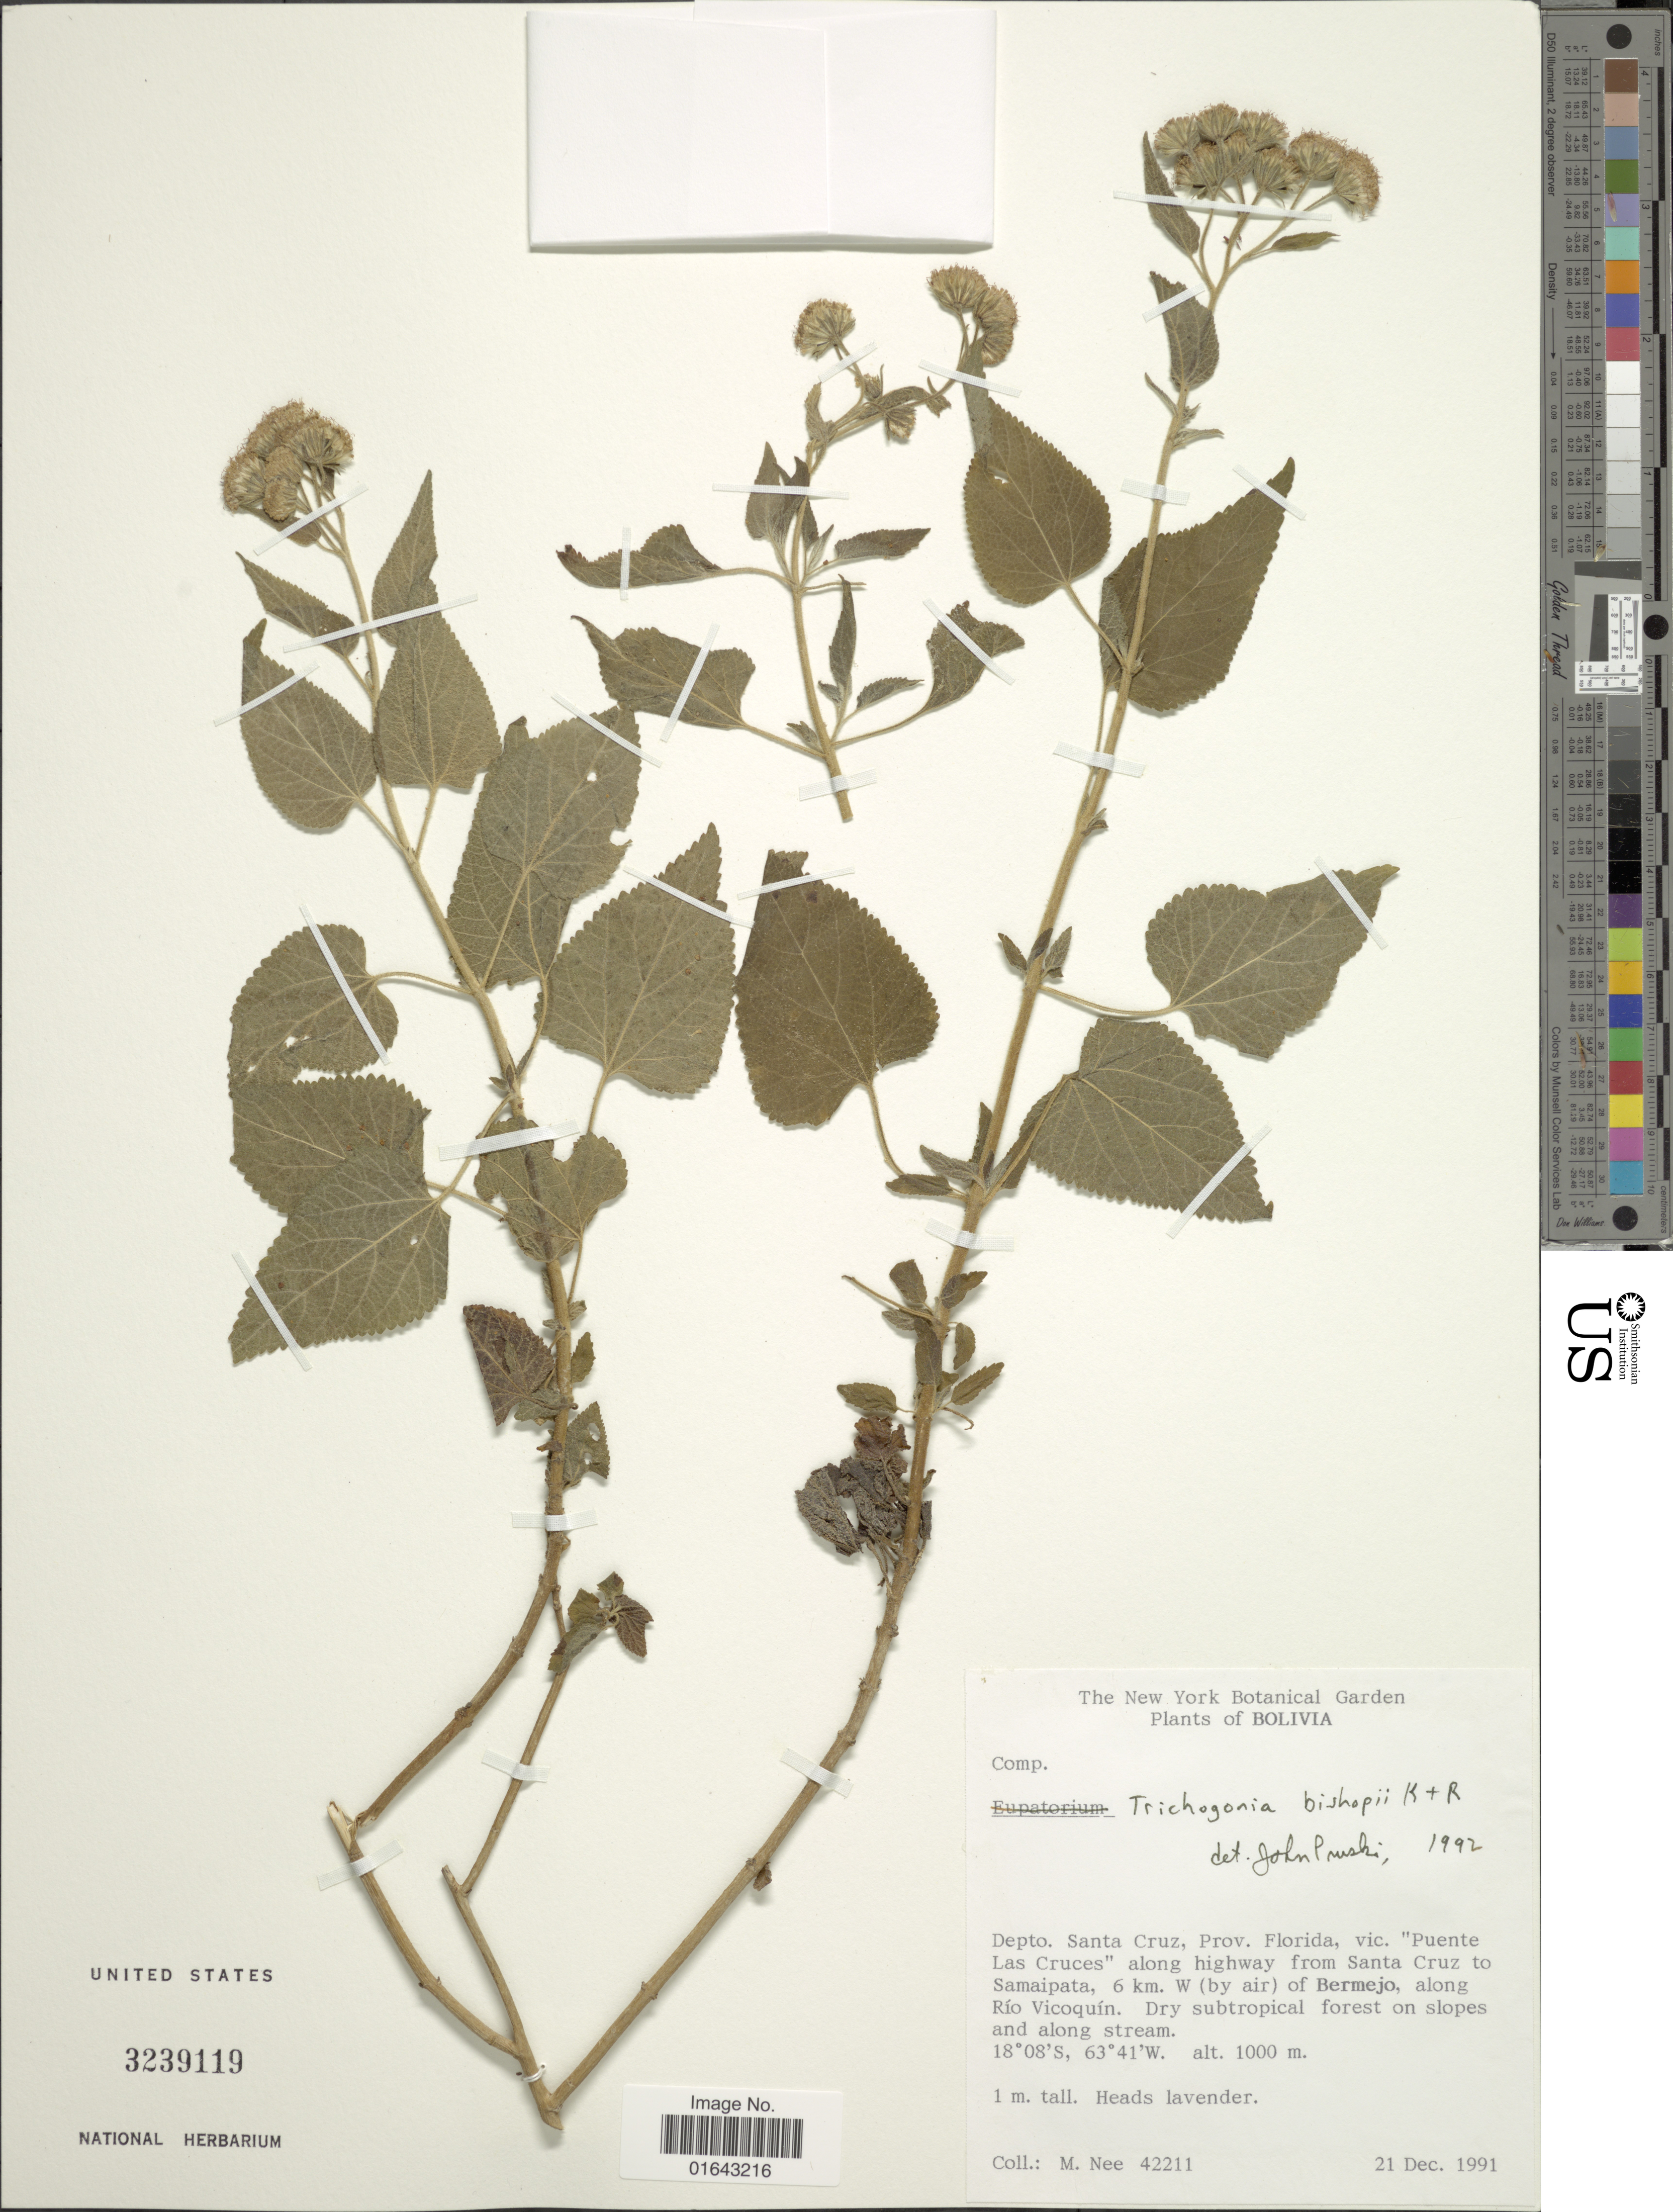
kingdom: Plantae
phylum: Tracheophyta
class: Magnoliopsida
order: Asterales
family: Asteraceae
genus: Trichogonia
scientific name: Trichogonia bishopii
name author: R.M. King & H. Rob.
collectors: M. Nee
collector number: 42211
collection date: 1991-12-21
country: Bolivia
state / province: Santa Cruz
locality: Depto. Santa Cruz, Prov. Florida, vic. "Puente Las Cruces" along highway from Santa Cruz to Samaipata, 6 km. W (by air) of Bermejo, along Rio Vicoquin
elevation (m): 1000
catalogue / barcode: US 3239119